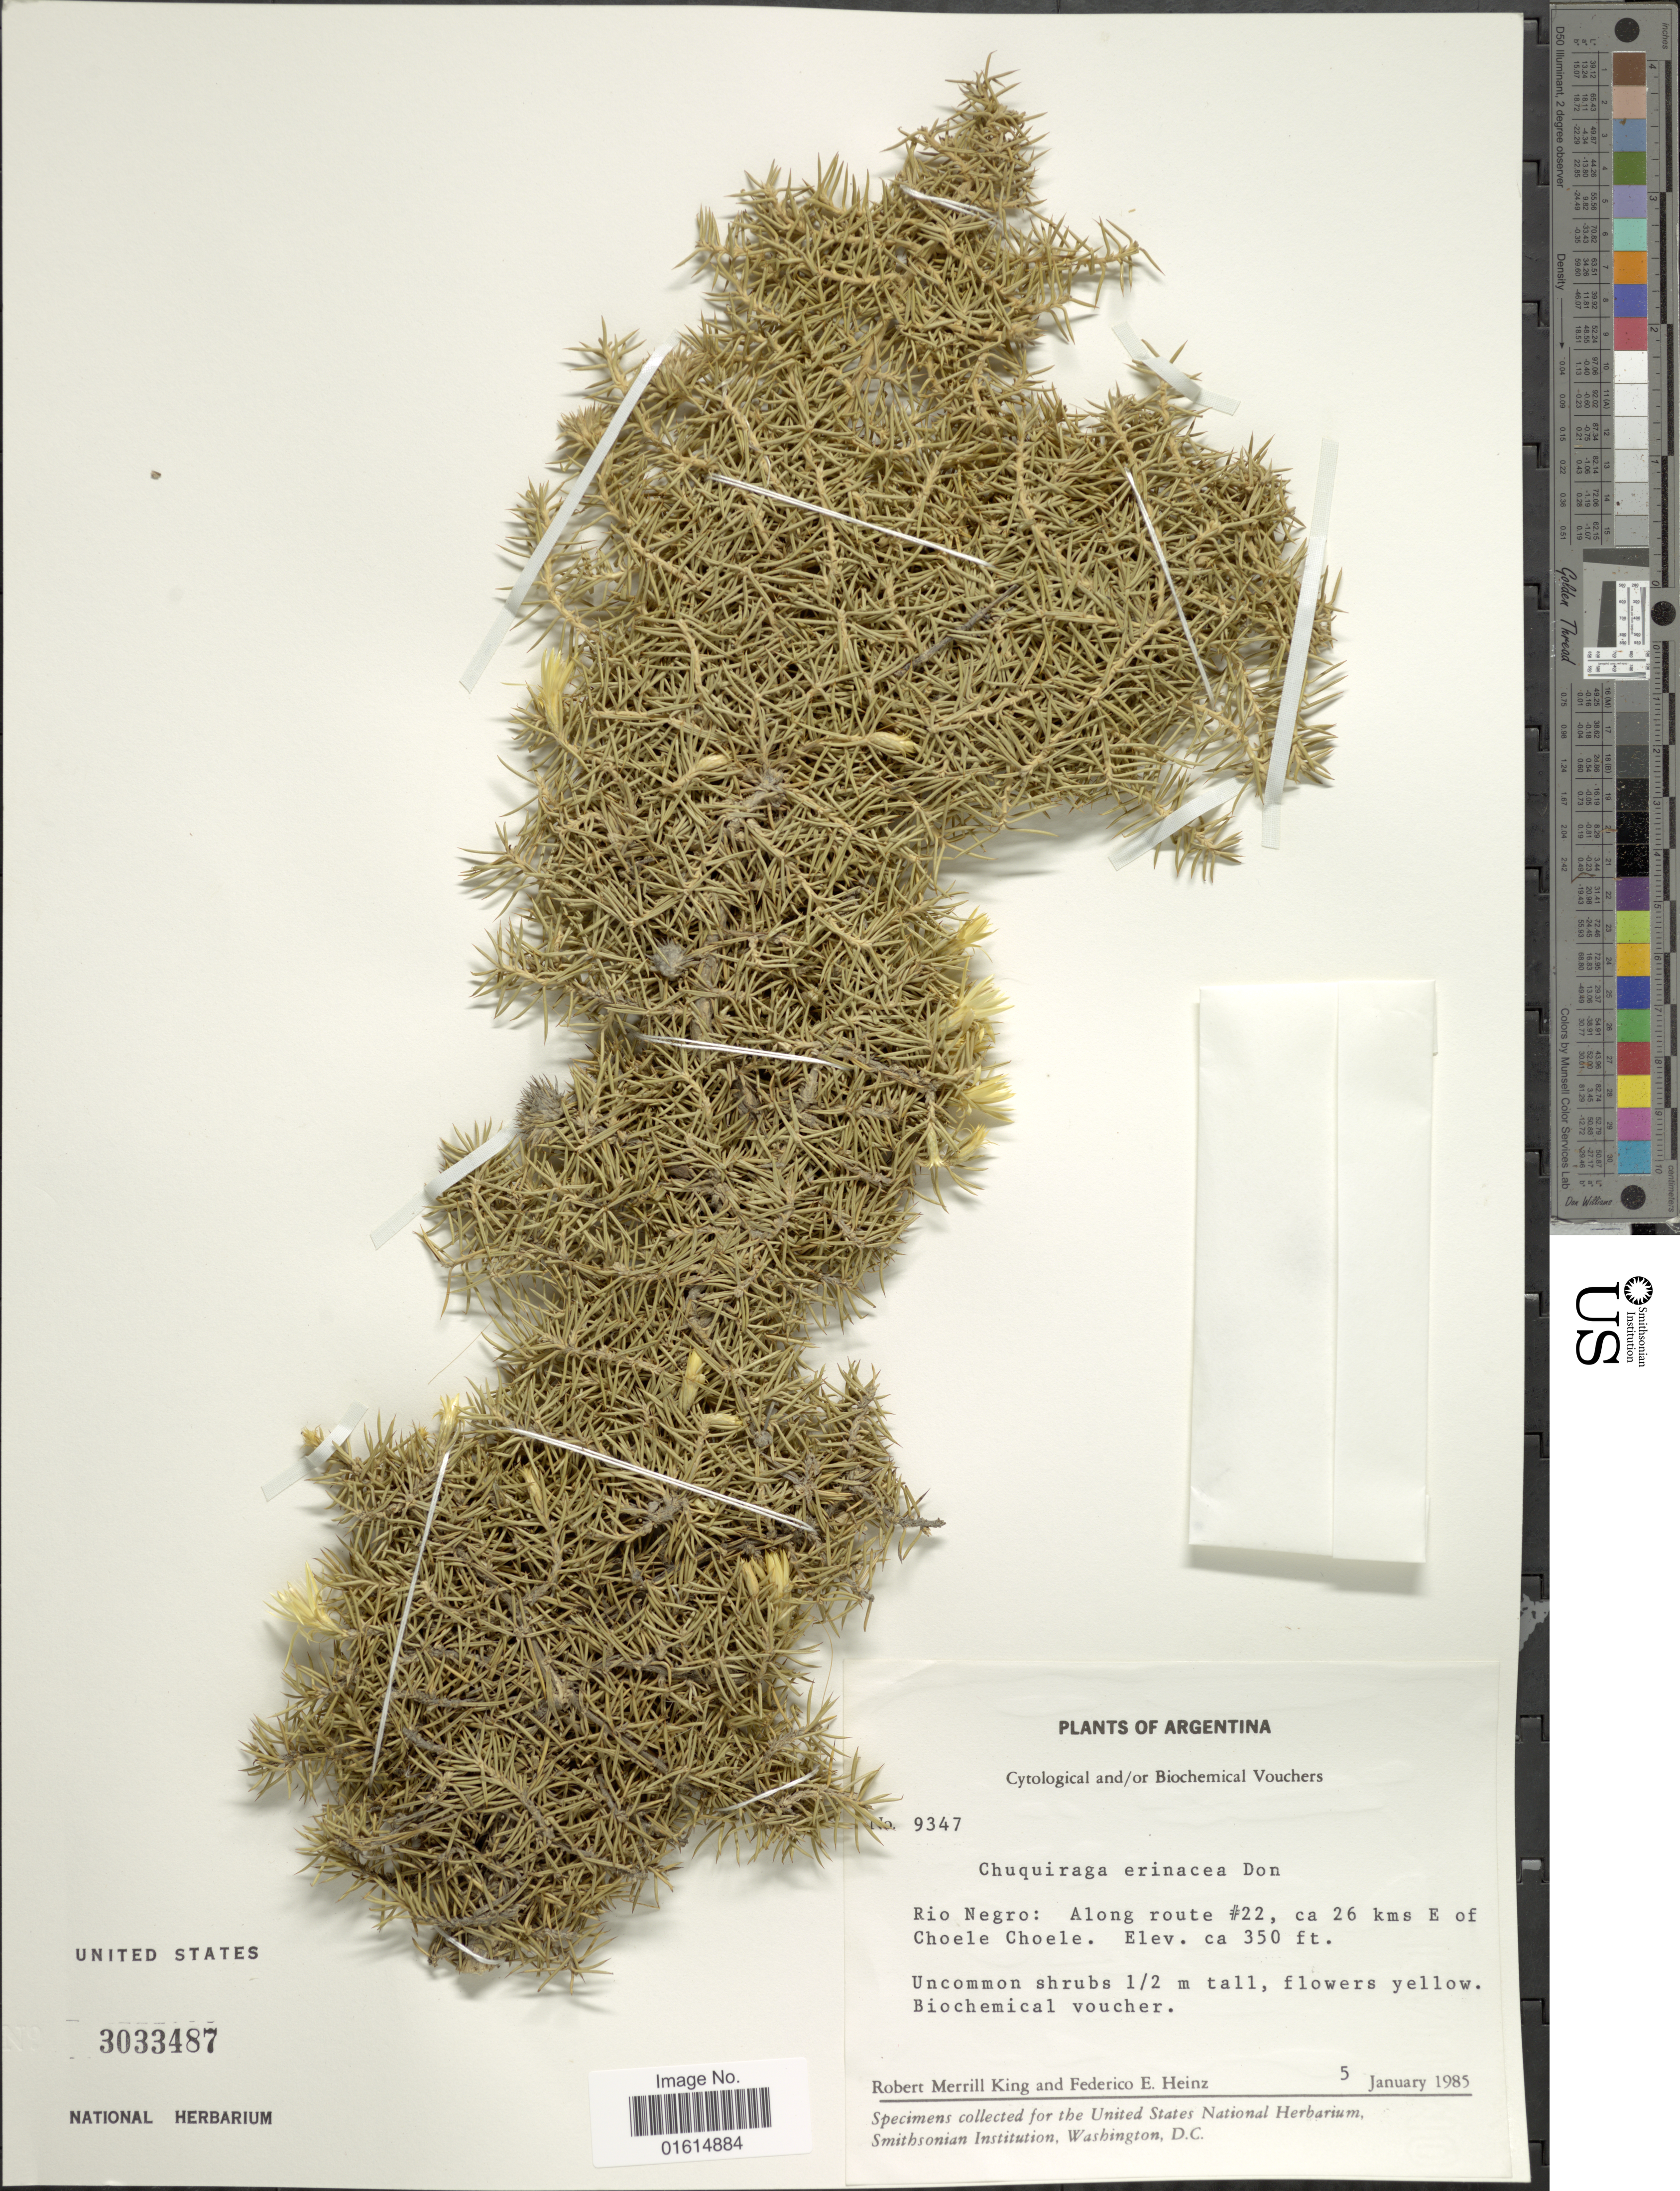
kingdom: Plantae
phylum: Tracheophyta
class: Magnoliopsida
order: Asterales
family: Asteraceae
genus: Chuquiraga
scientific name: Chuquiraga erinacea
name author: D. Don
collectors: R. M. King & F. Heinz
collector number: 9347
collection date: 1985-01-05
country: Argentina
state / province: Rio Negro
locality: Rio Negro, along route #22, ca 26 kms E of Choele Choele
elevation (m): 107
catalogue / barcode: US 3033487